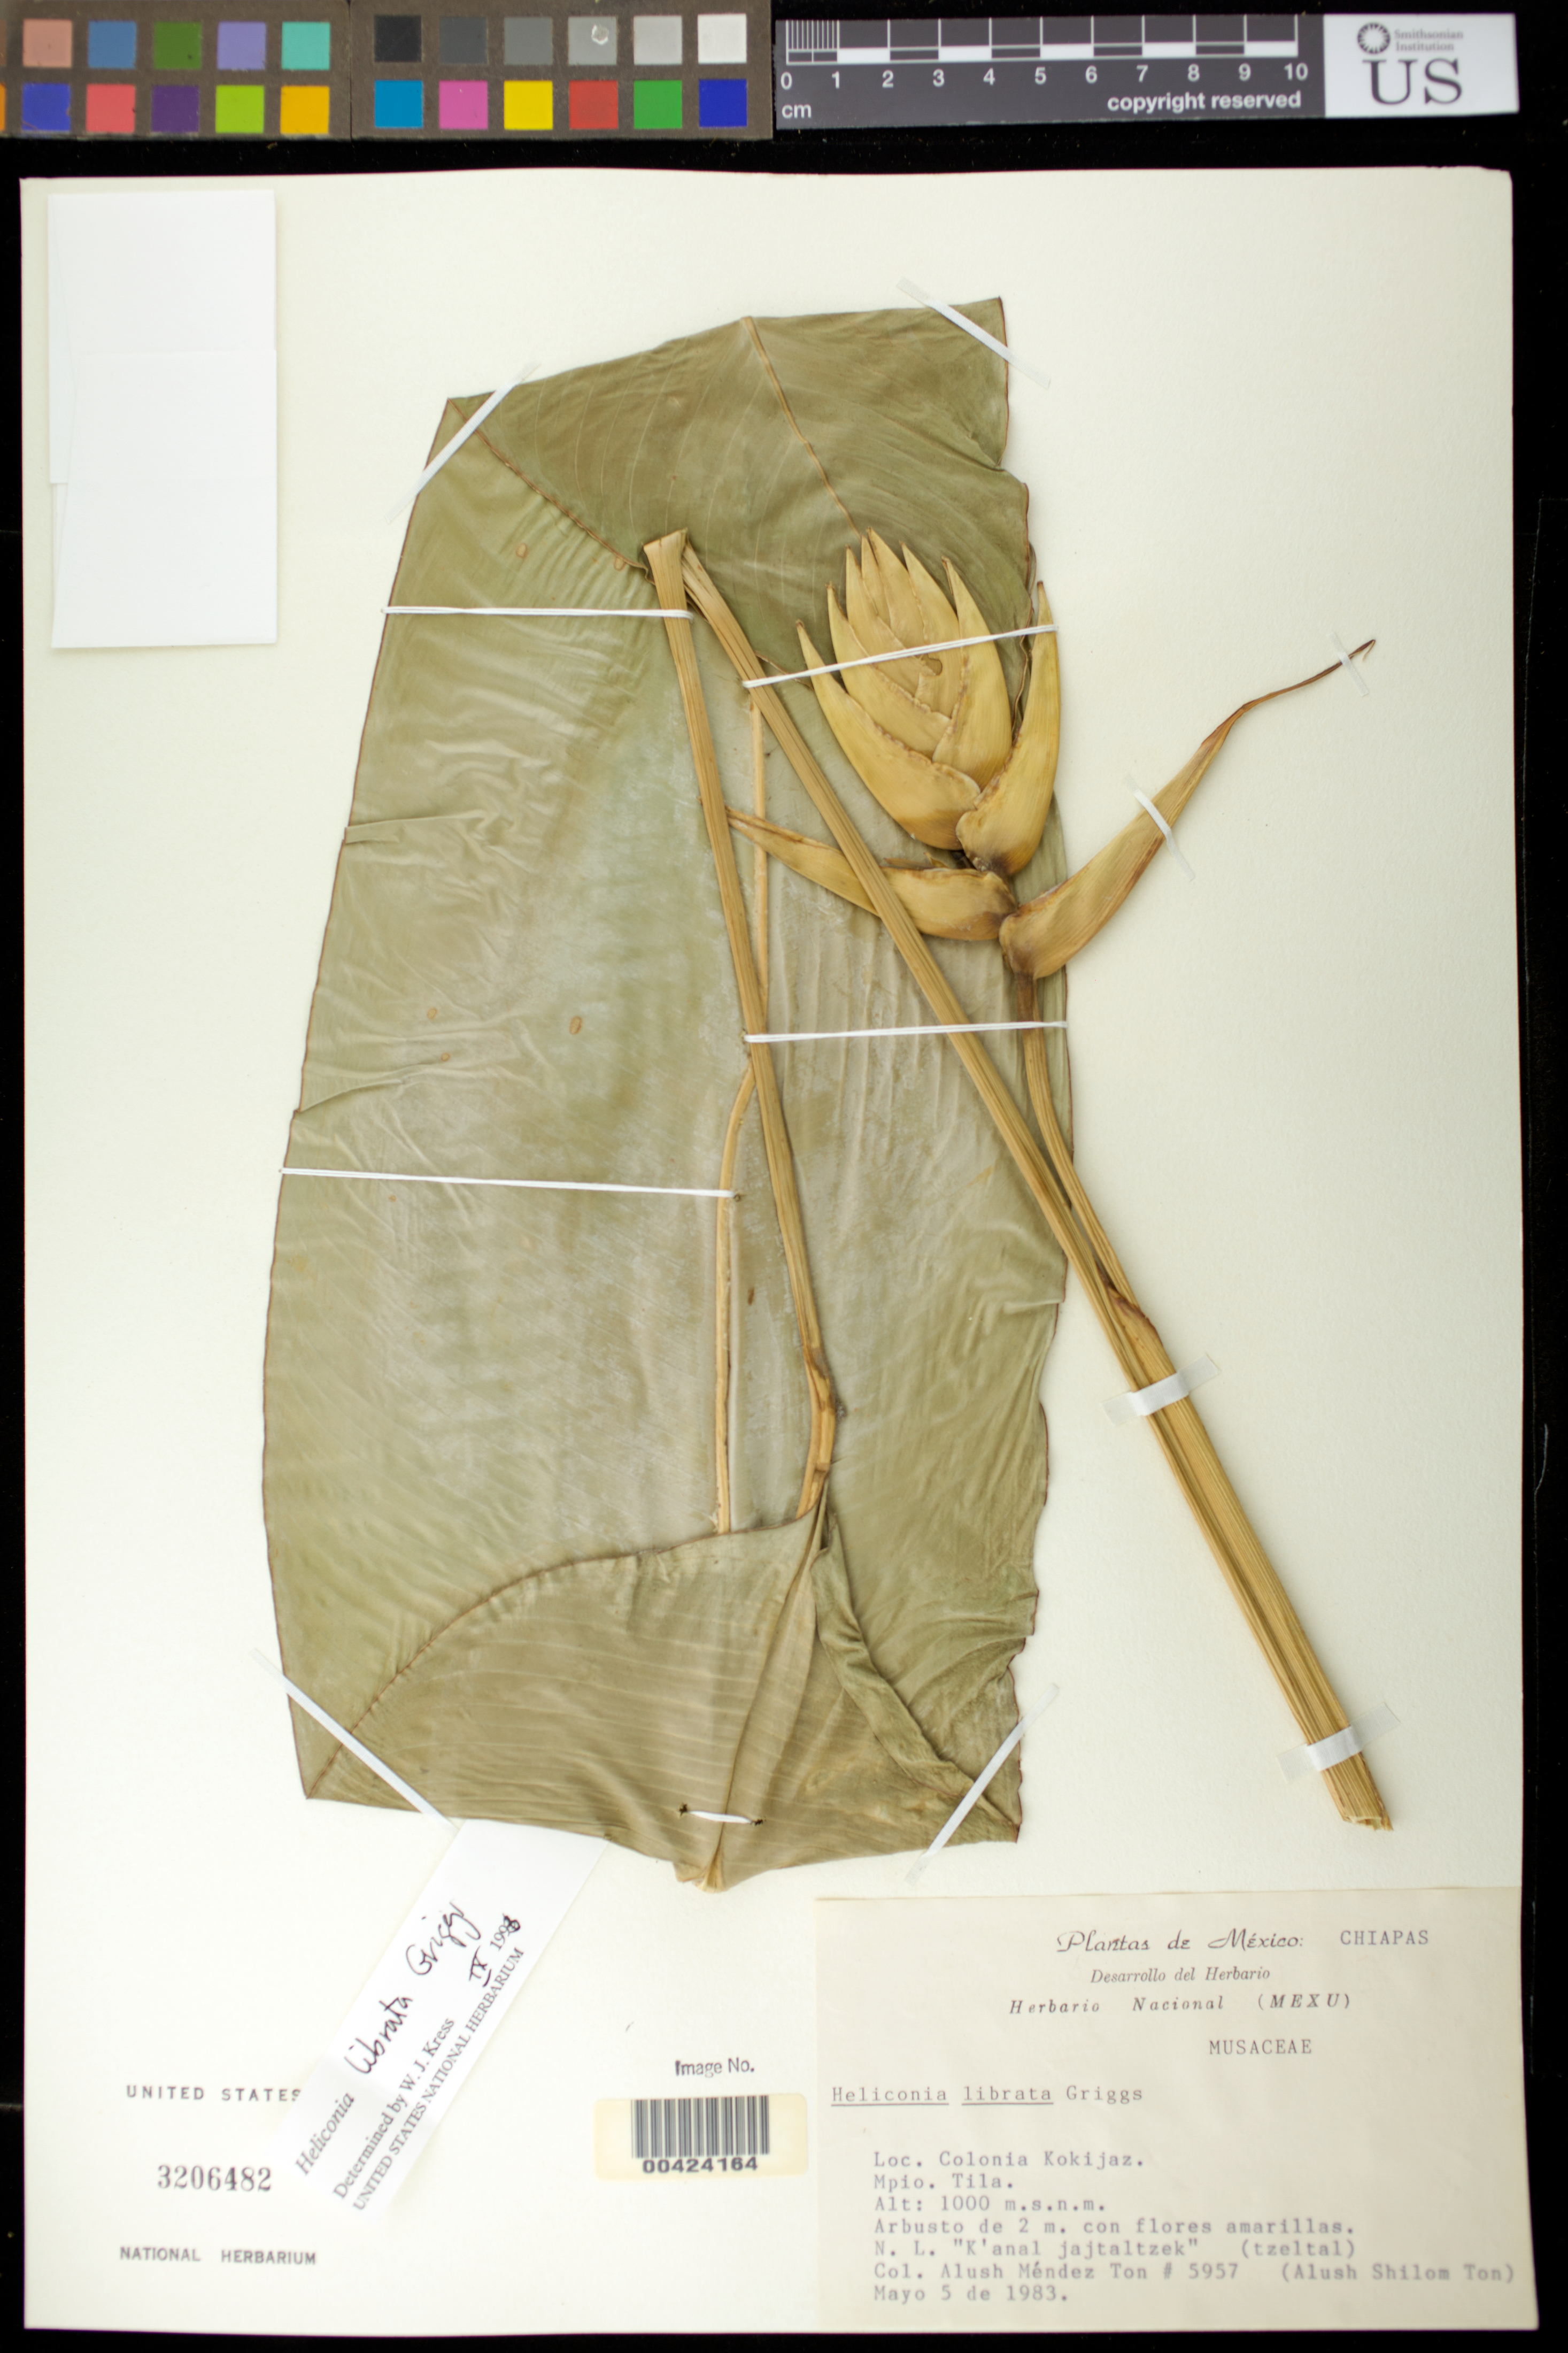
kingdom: Plantae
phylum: Tracheophyta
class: Liliopsida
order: Zingiberales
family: Heliconiaceae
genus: Heliconia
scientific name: Heliconia librata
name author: R.F. Griggs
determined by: Kress, W. J., (US), Smithsonian Institution - National Museum of Natural History (UNITED STATES)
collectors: A. M. Ton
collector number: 5957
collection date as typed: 05 May 1983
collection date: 1983-05-05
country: Mexico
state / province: Chiapas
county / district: Tila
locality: Colonia Kokijaz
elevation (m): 1000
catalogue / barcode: US 3206482